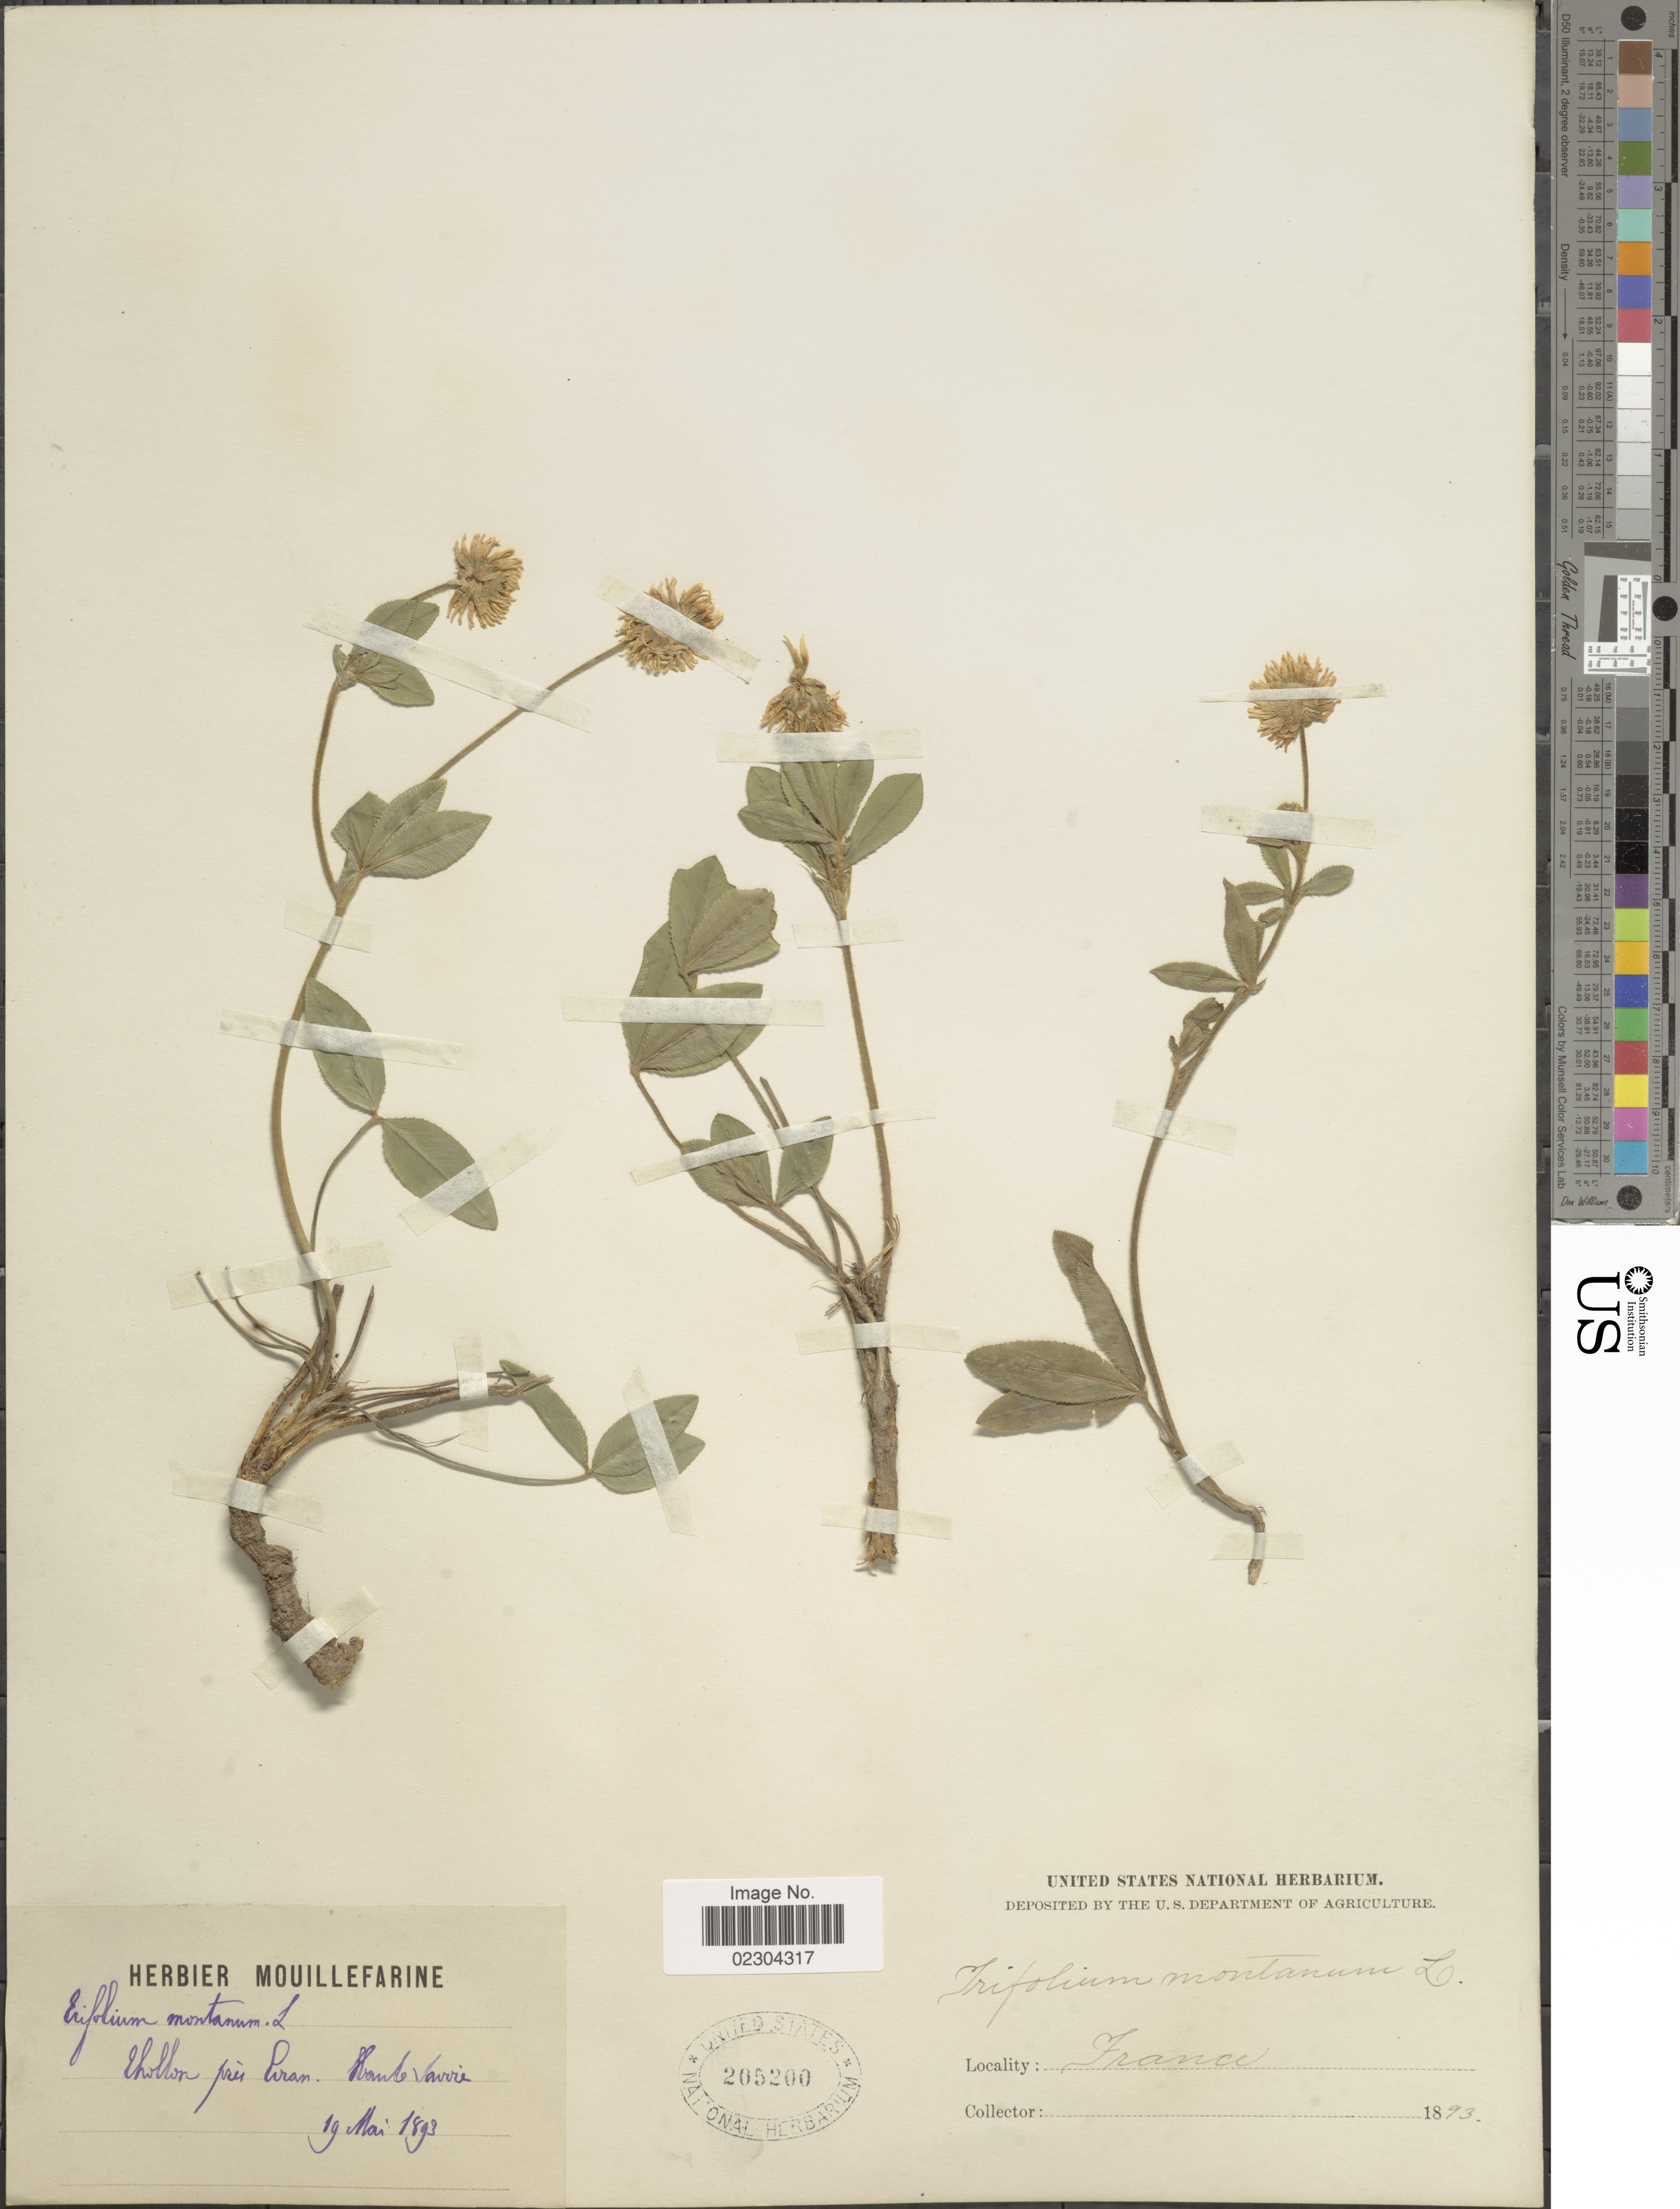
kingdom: Plantae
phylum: Tracheophyta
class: Magnoliopsida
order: Fabales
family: Fabaceae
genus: Trifolium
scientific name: Trifolium montanum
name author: L.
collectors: ex herb. Mouillefarine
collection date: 1893-05-19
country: France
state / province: Auvergne-Rhône-Alpes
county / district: Haute Savoie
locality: Thollon près Evian.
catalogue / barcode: US 205200